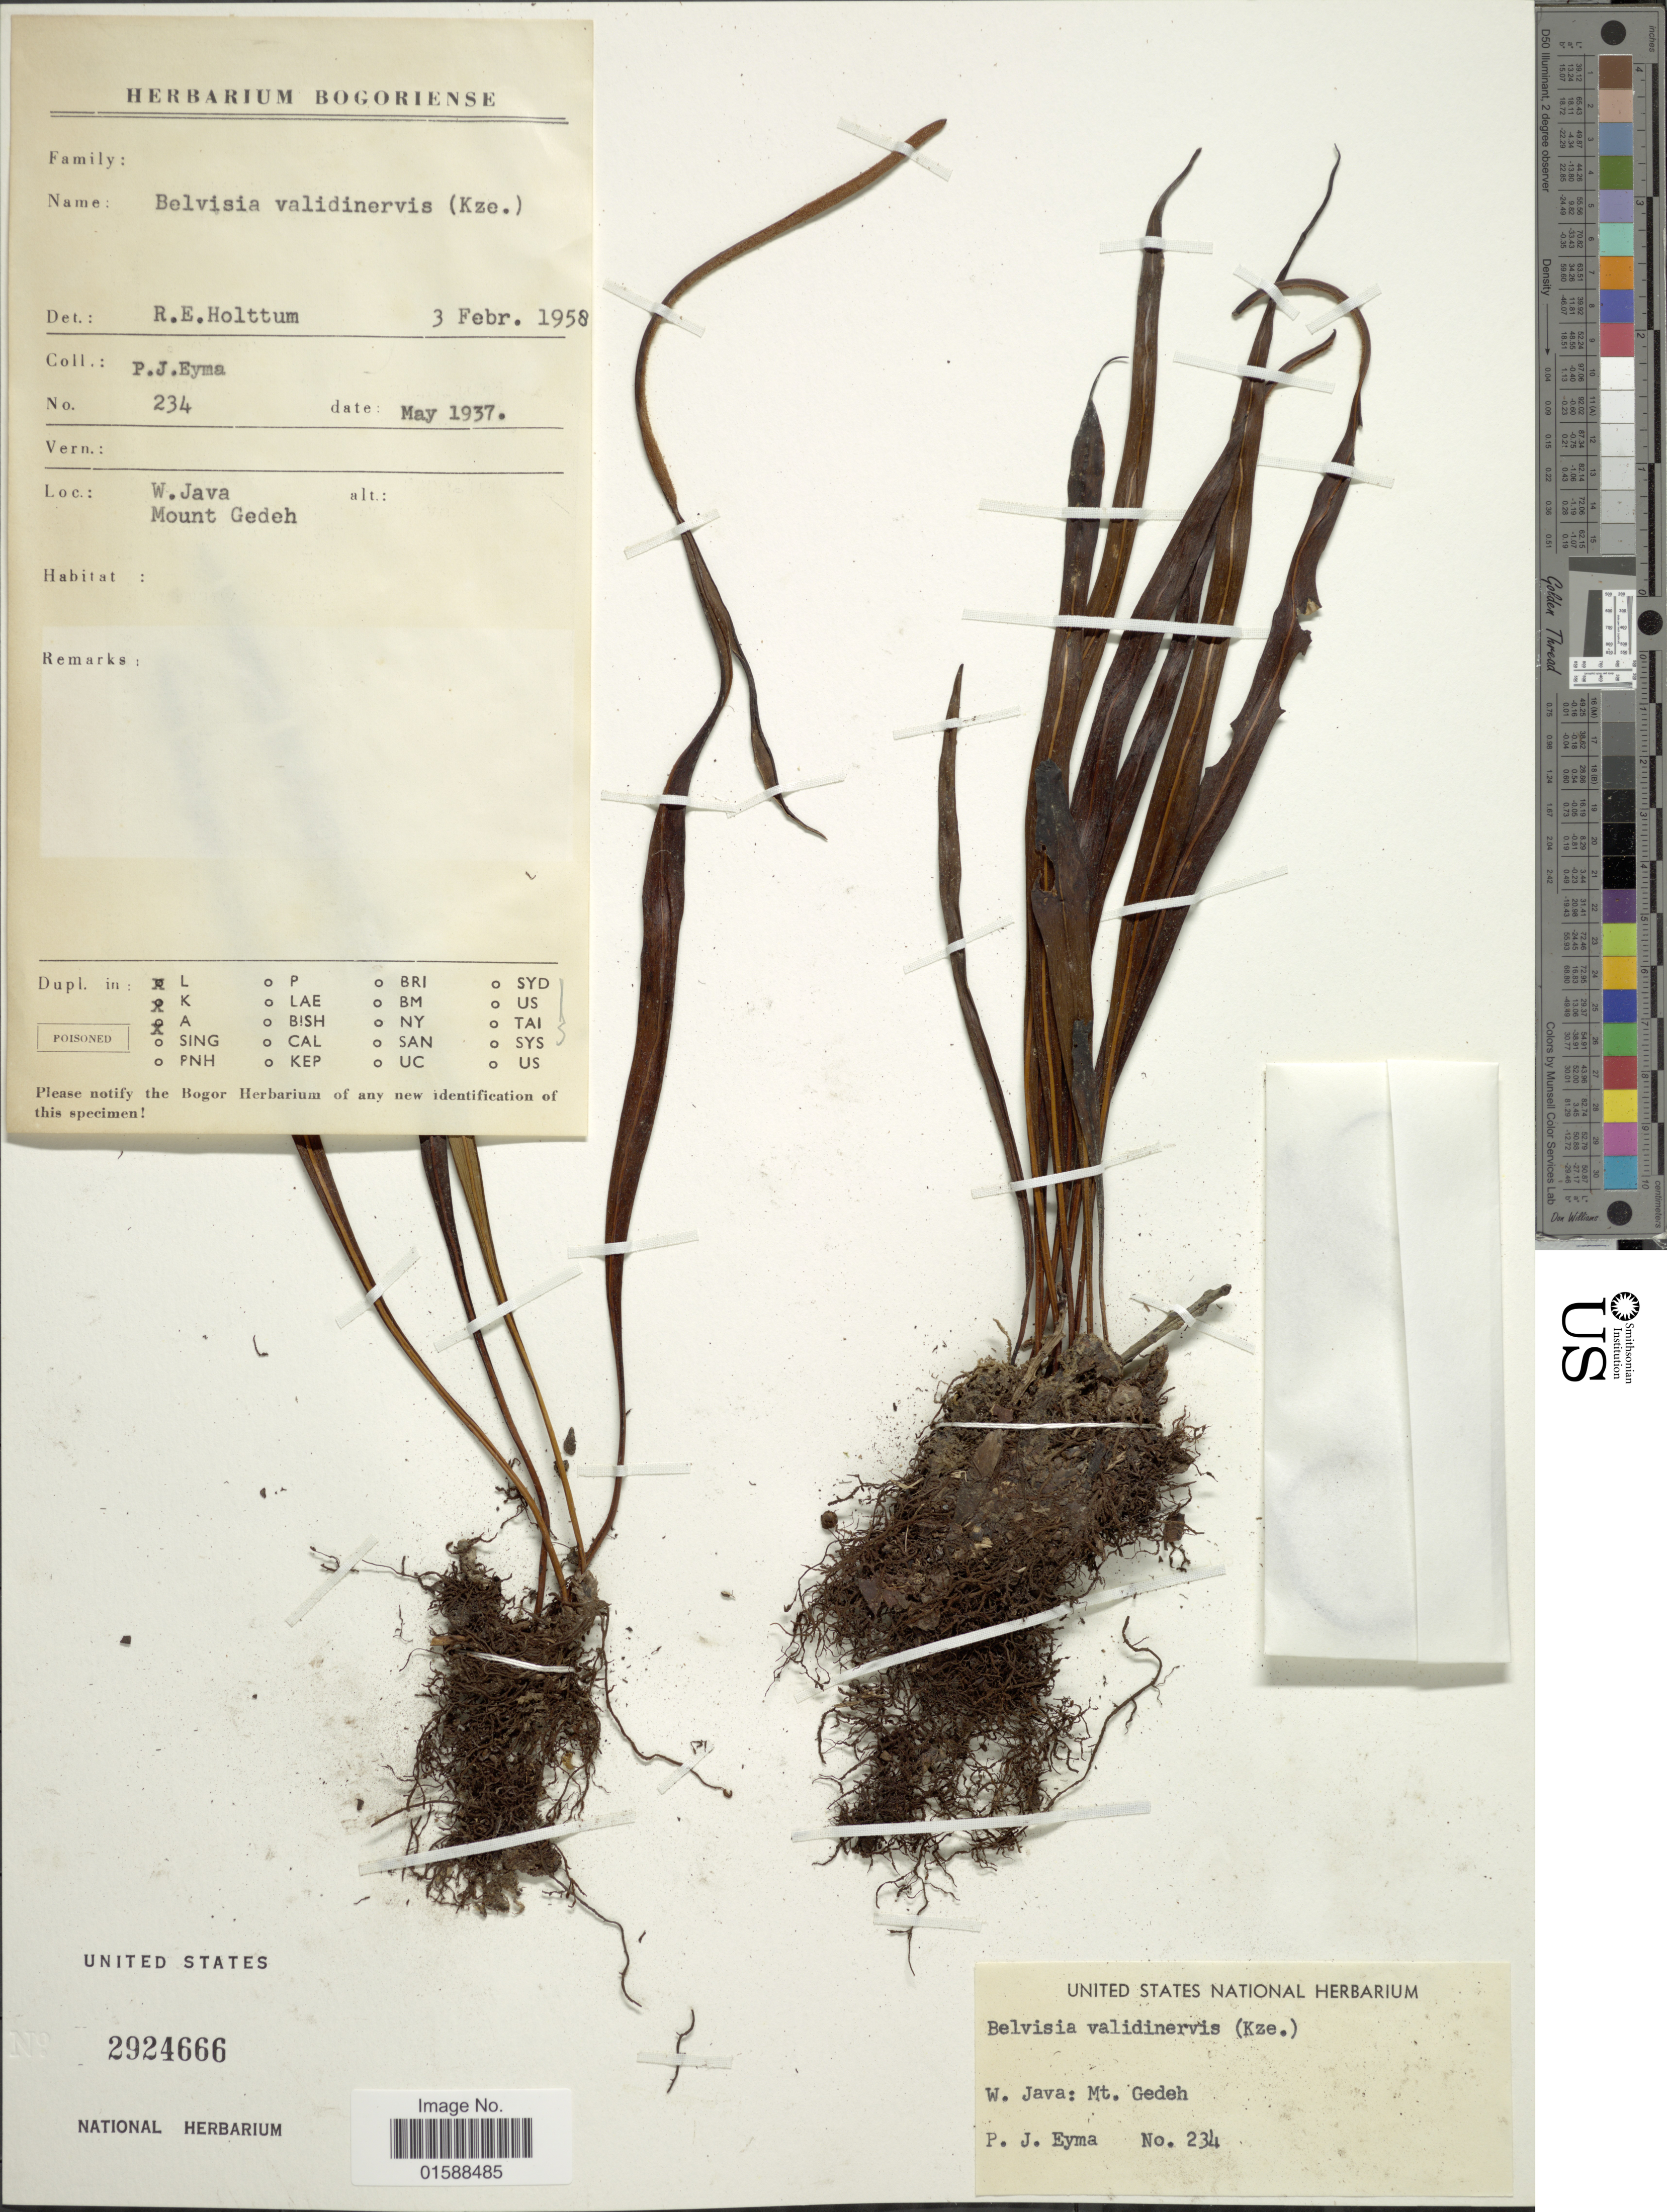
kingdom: Plantae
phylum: Tracheophyta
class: Polypodiopsida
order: Polypodiales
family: Polypodiaceae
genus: Lepisorus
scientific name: Lepisorus validinervis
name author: (Kunze) Li S. Wang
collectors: P. J. Eyma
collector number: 234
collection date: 1937-05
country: Indonesia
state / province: Java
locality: W. Java. Mount Gedeh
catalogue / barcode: US 2924666